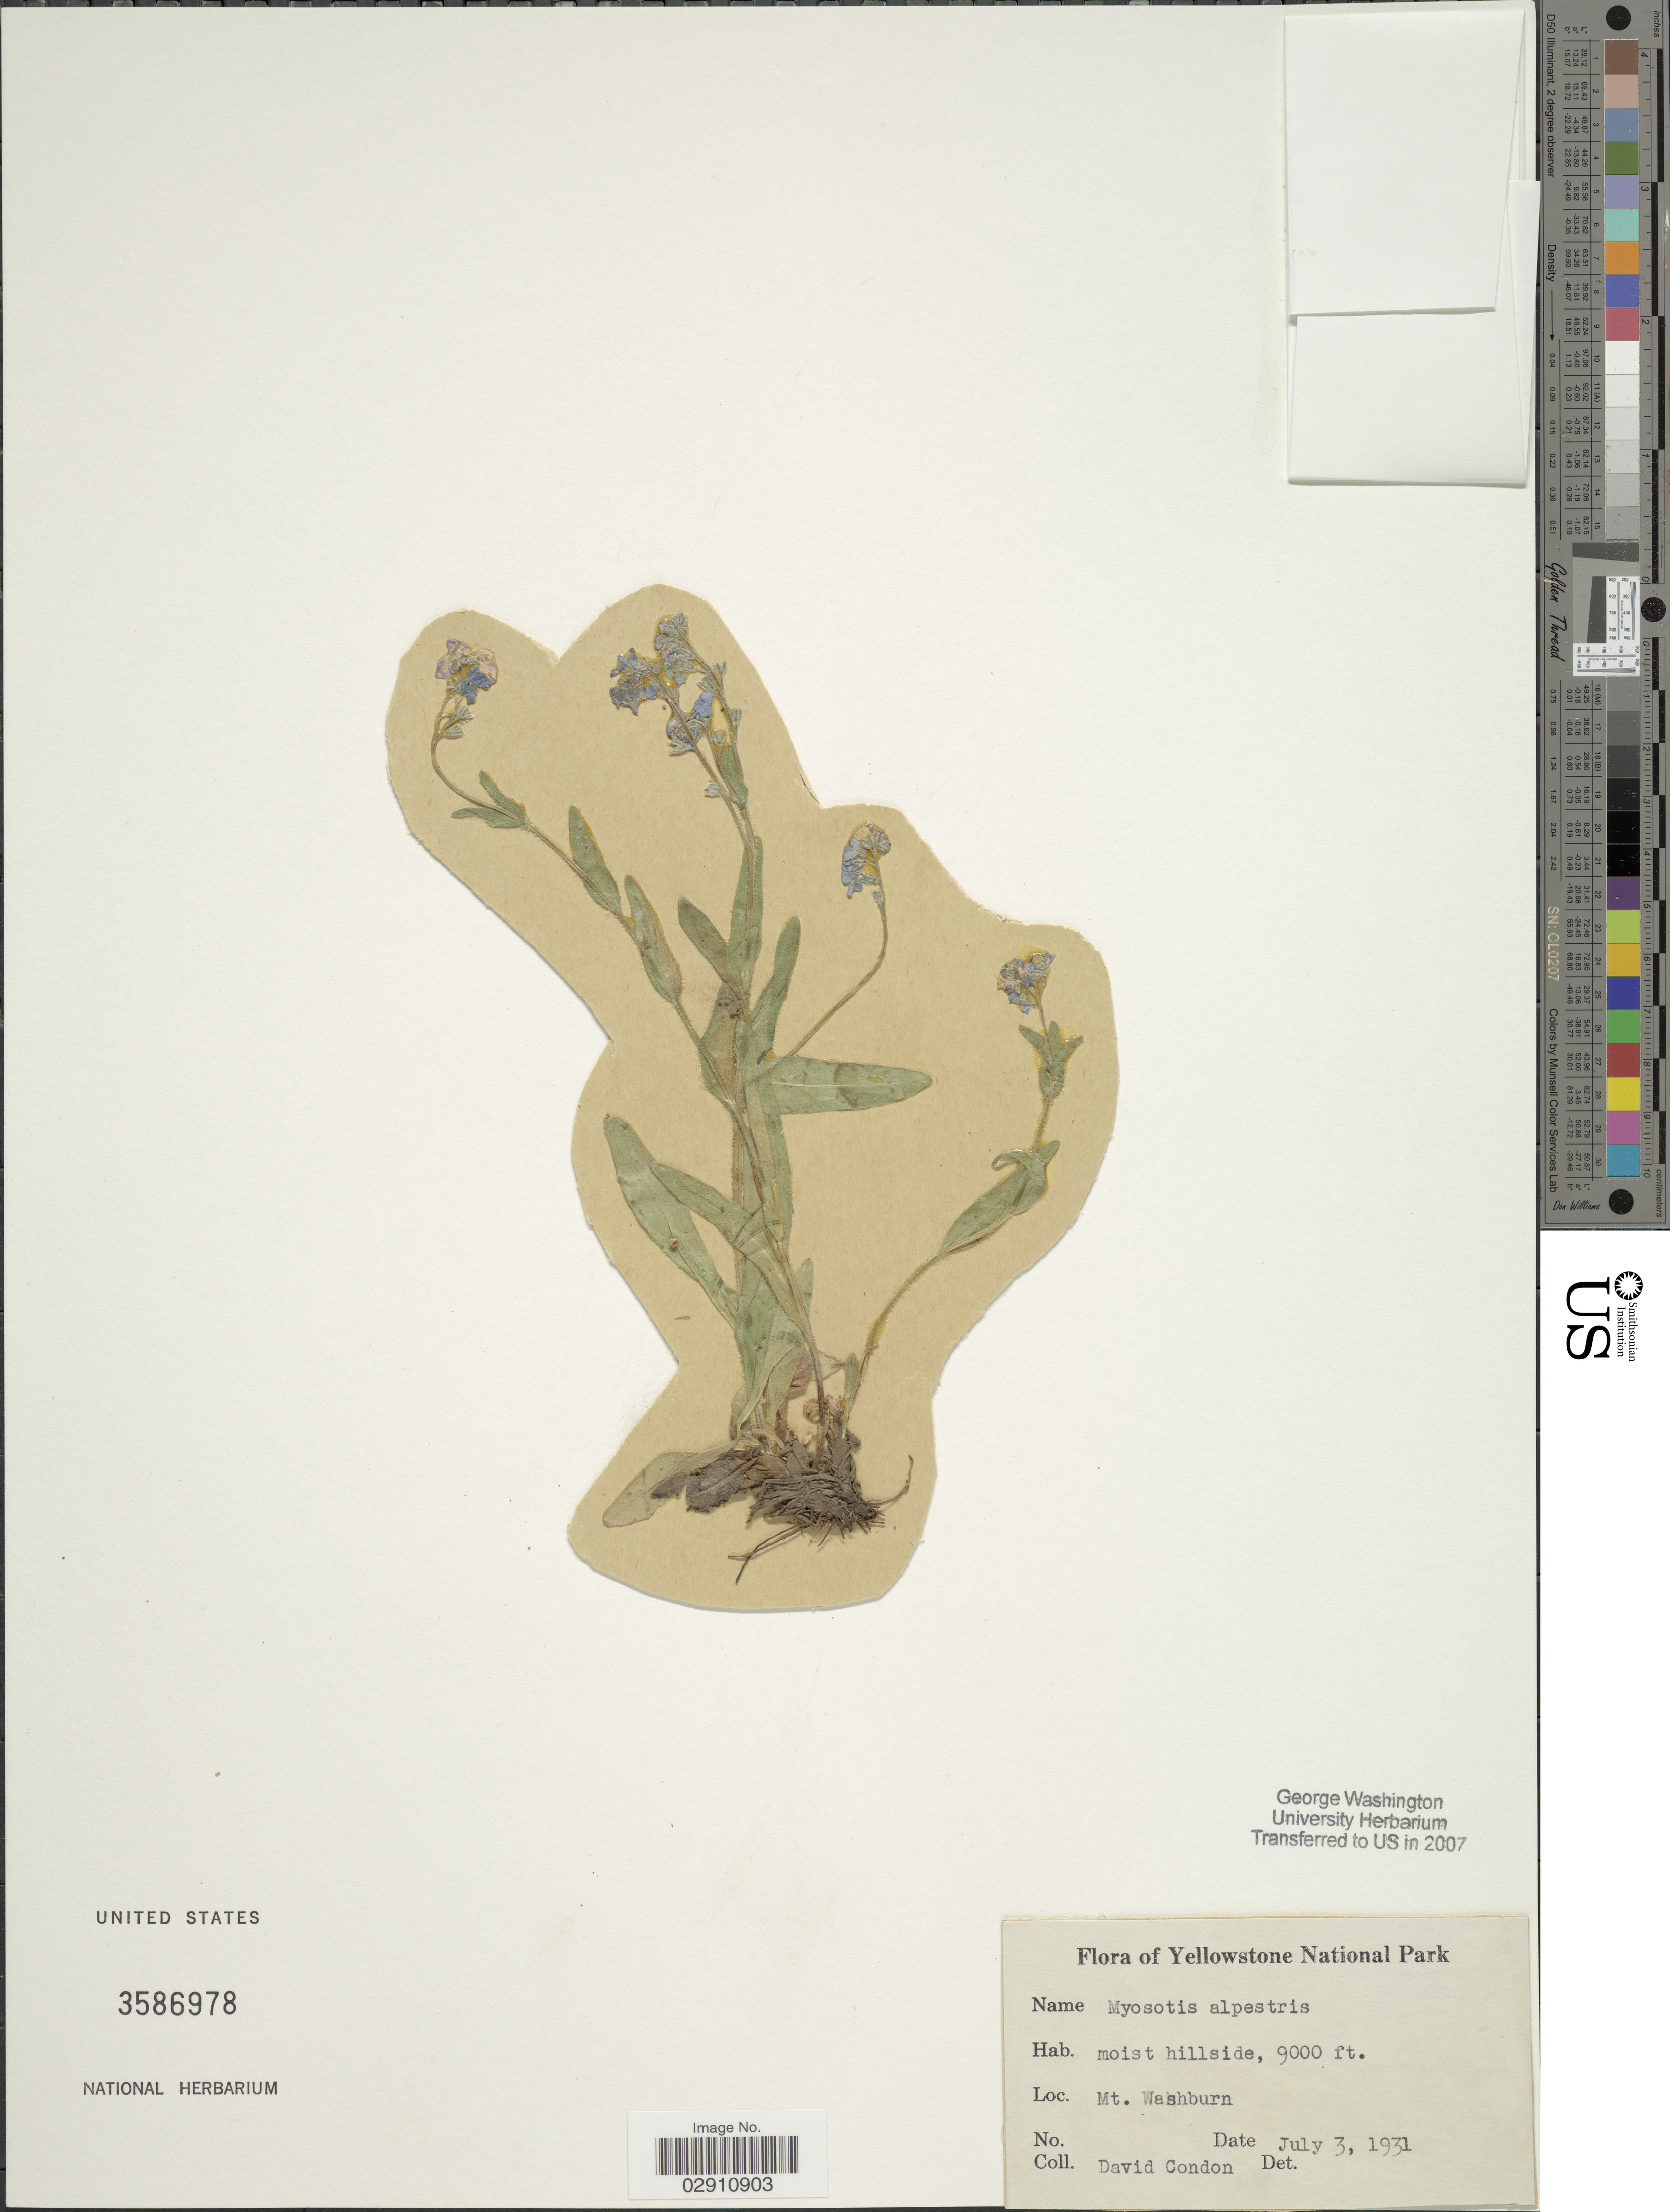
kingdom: Plantae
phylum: Tracheophyta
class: Magnoliopsida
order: Boraginales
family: Boraginaceae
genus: Myosotis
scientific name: Myosotis alpestris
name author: F.W. Schmidt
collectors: D. Condon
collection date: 1931-07-03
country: United States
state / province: Wyoming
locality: Yellowstone National Park. Mt. Washburn.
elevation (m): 2743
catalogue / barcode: US 3586978